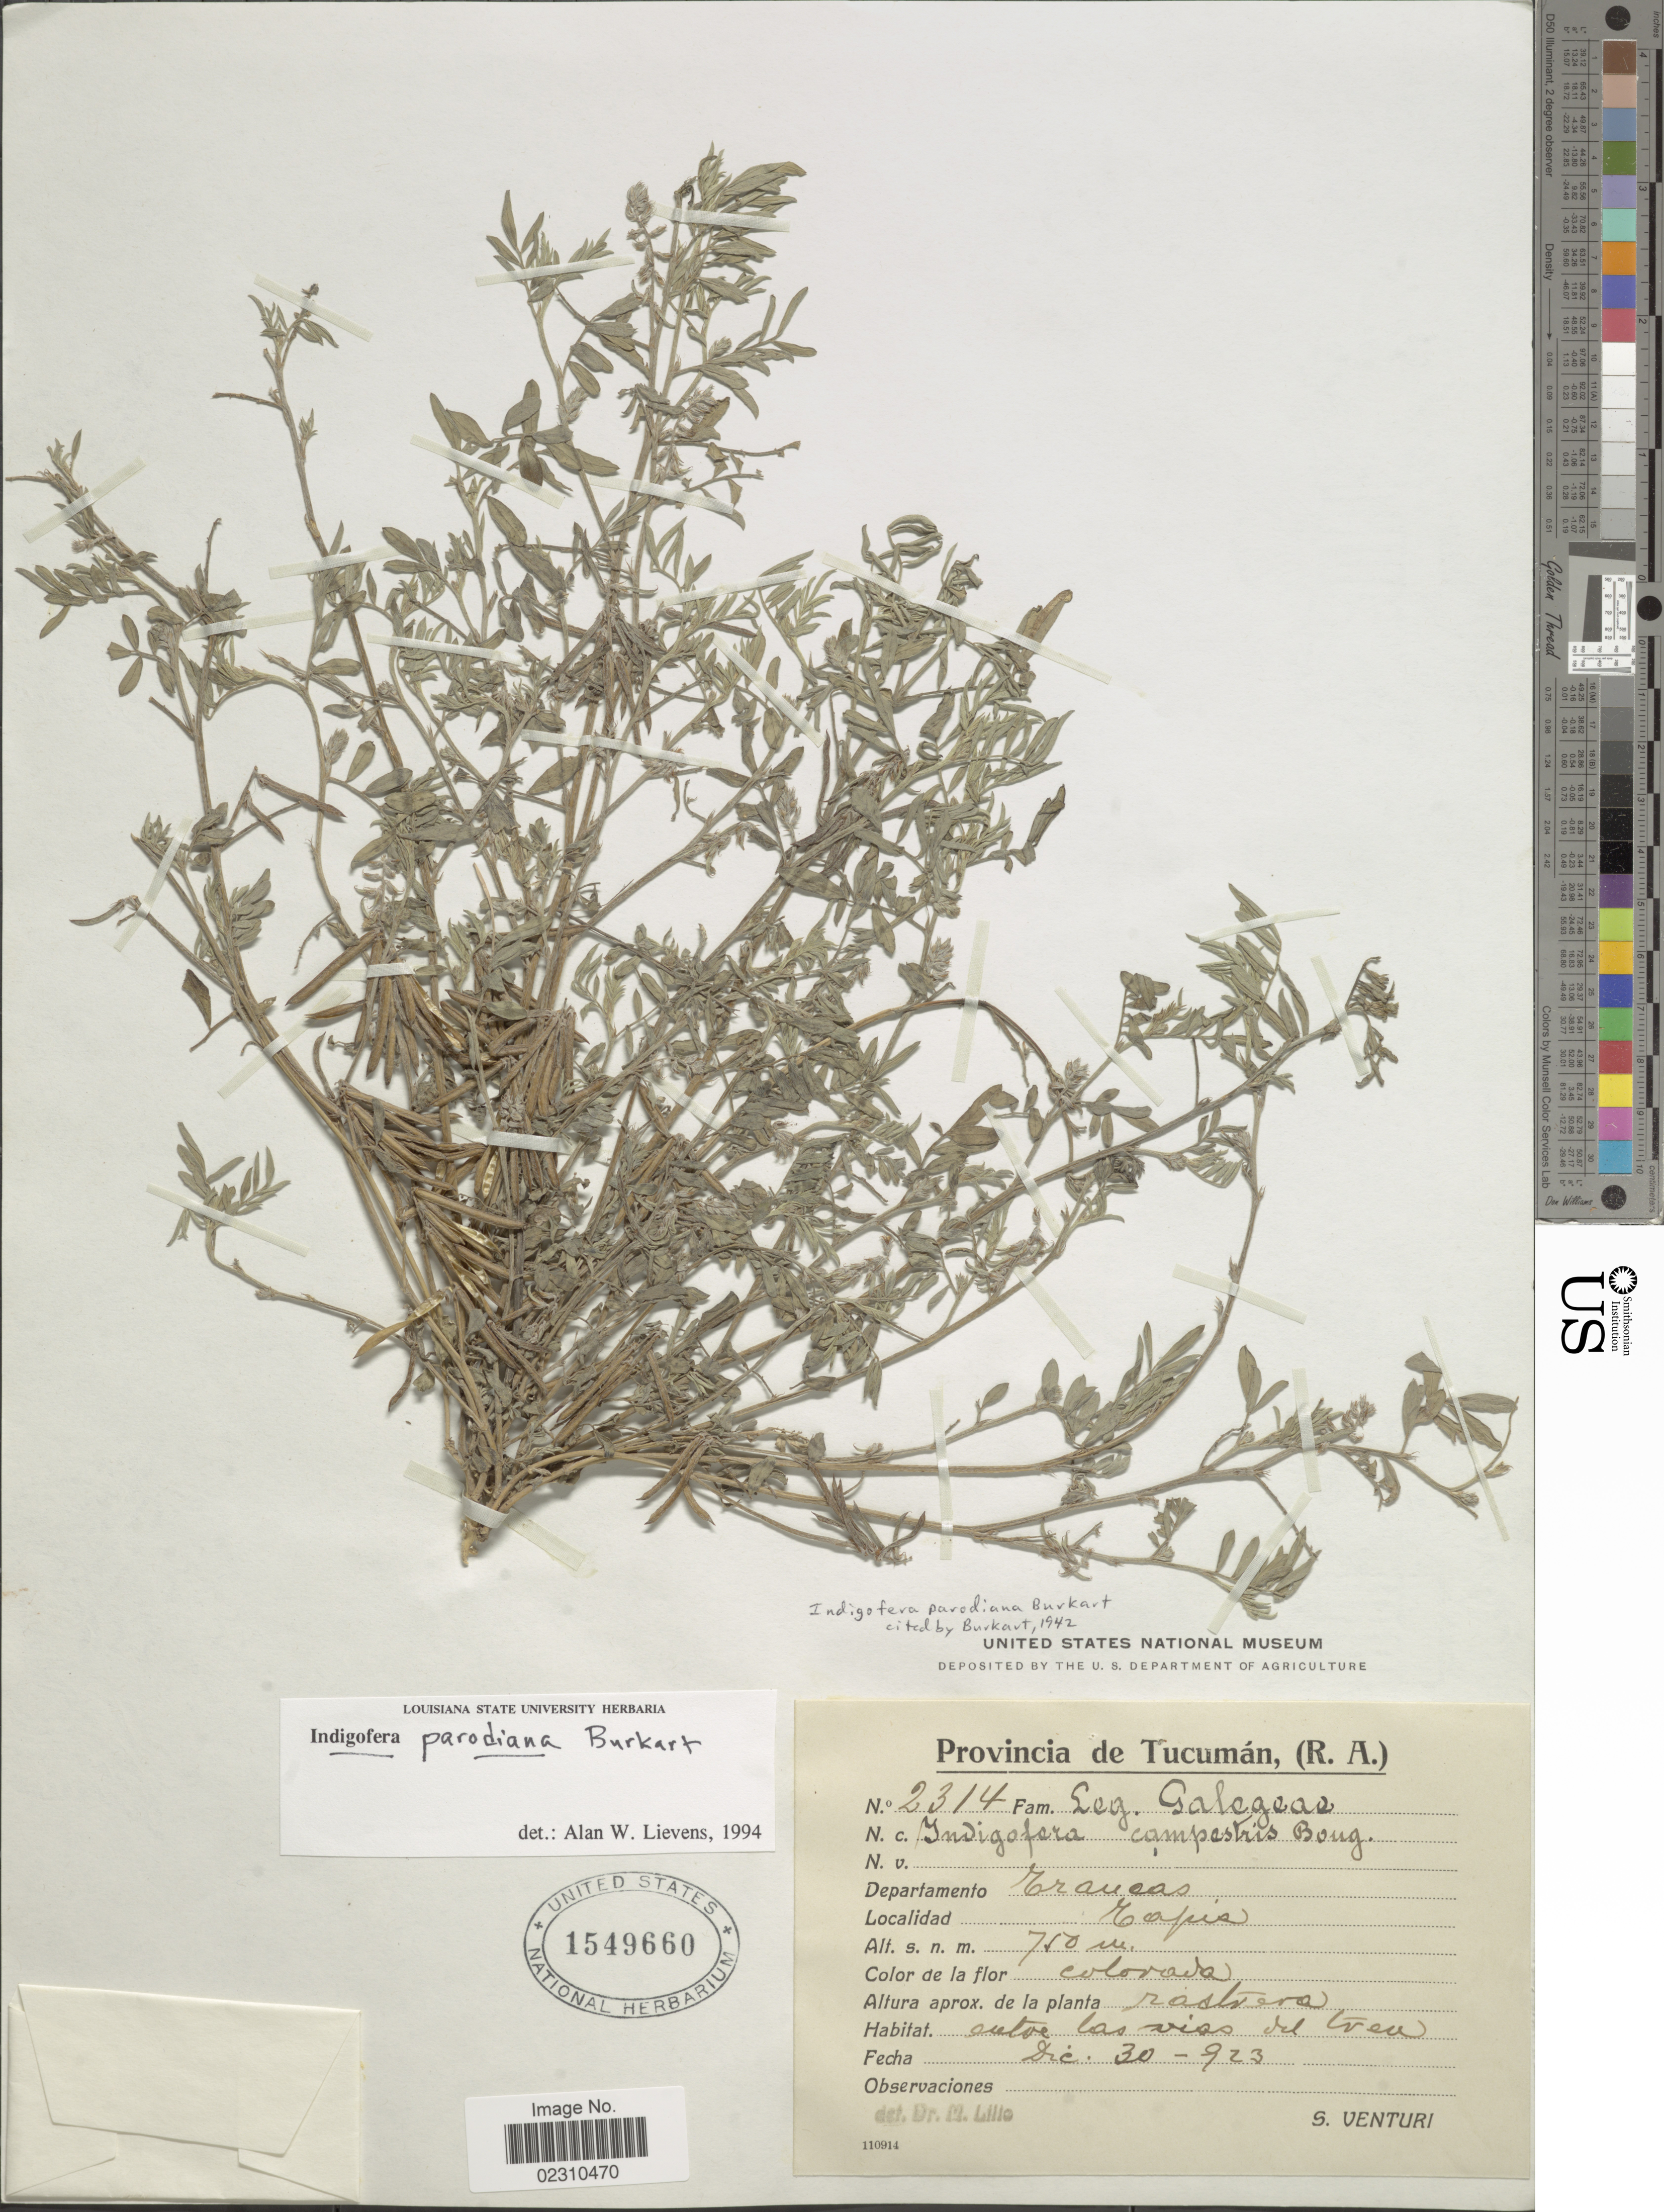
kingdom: Plantae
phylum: Tracheophyta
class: Magnoliopsida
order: Fabales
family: Fabaceae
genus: Indigofera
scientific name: Indigofera parodiana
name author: Burkart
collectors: S. Venturi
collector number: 2314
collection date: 1923-12-30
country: Argentina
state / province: Tucuman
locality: Provincia de Tucuman (R.A). Departamento Trancas, Tapia.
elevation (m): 750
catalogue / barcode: US 1549660